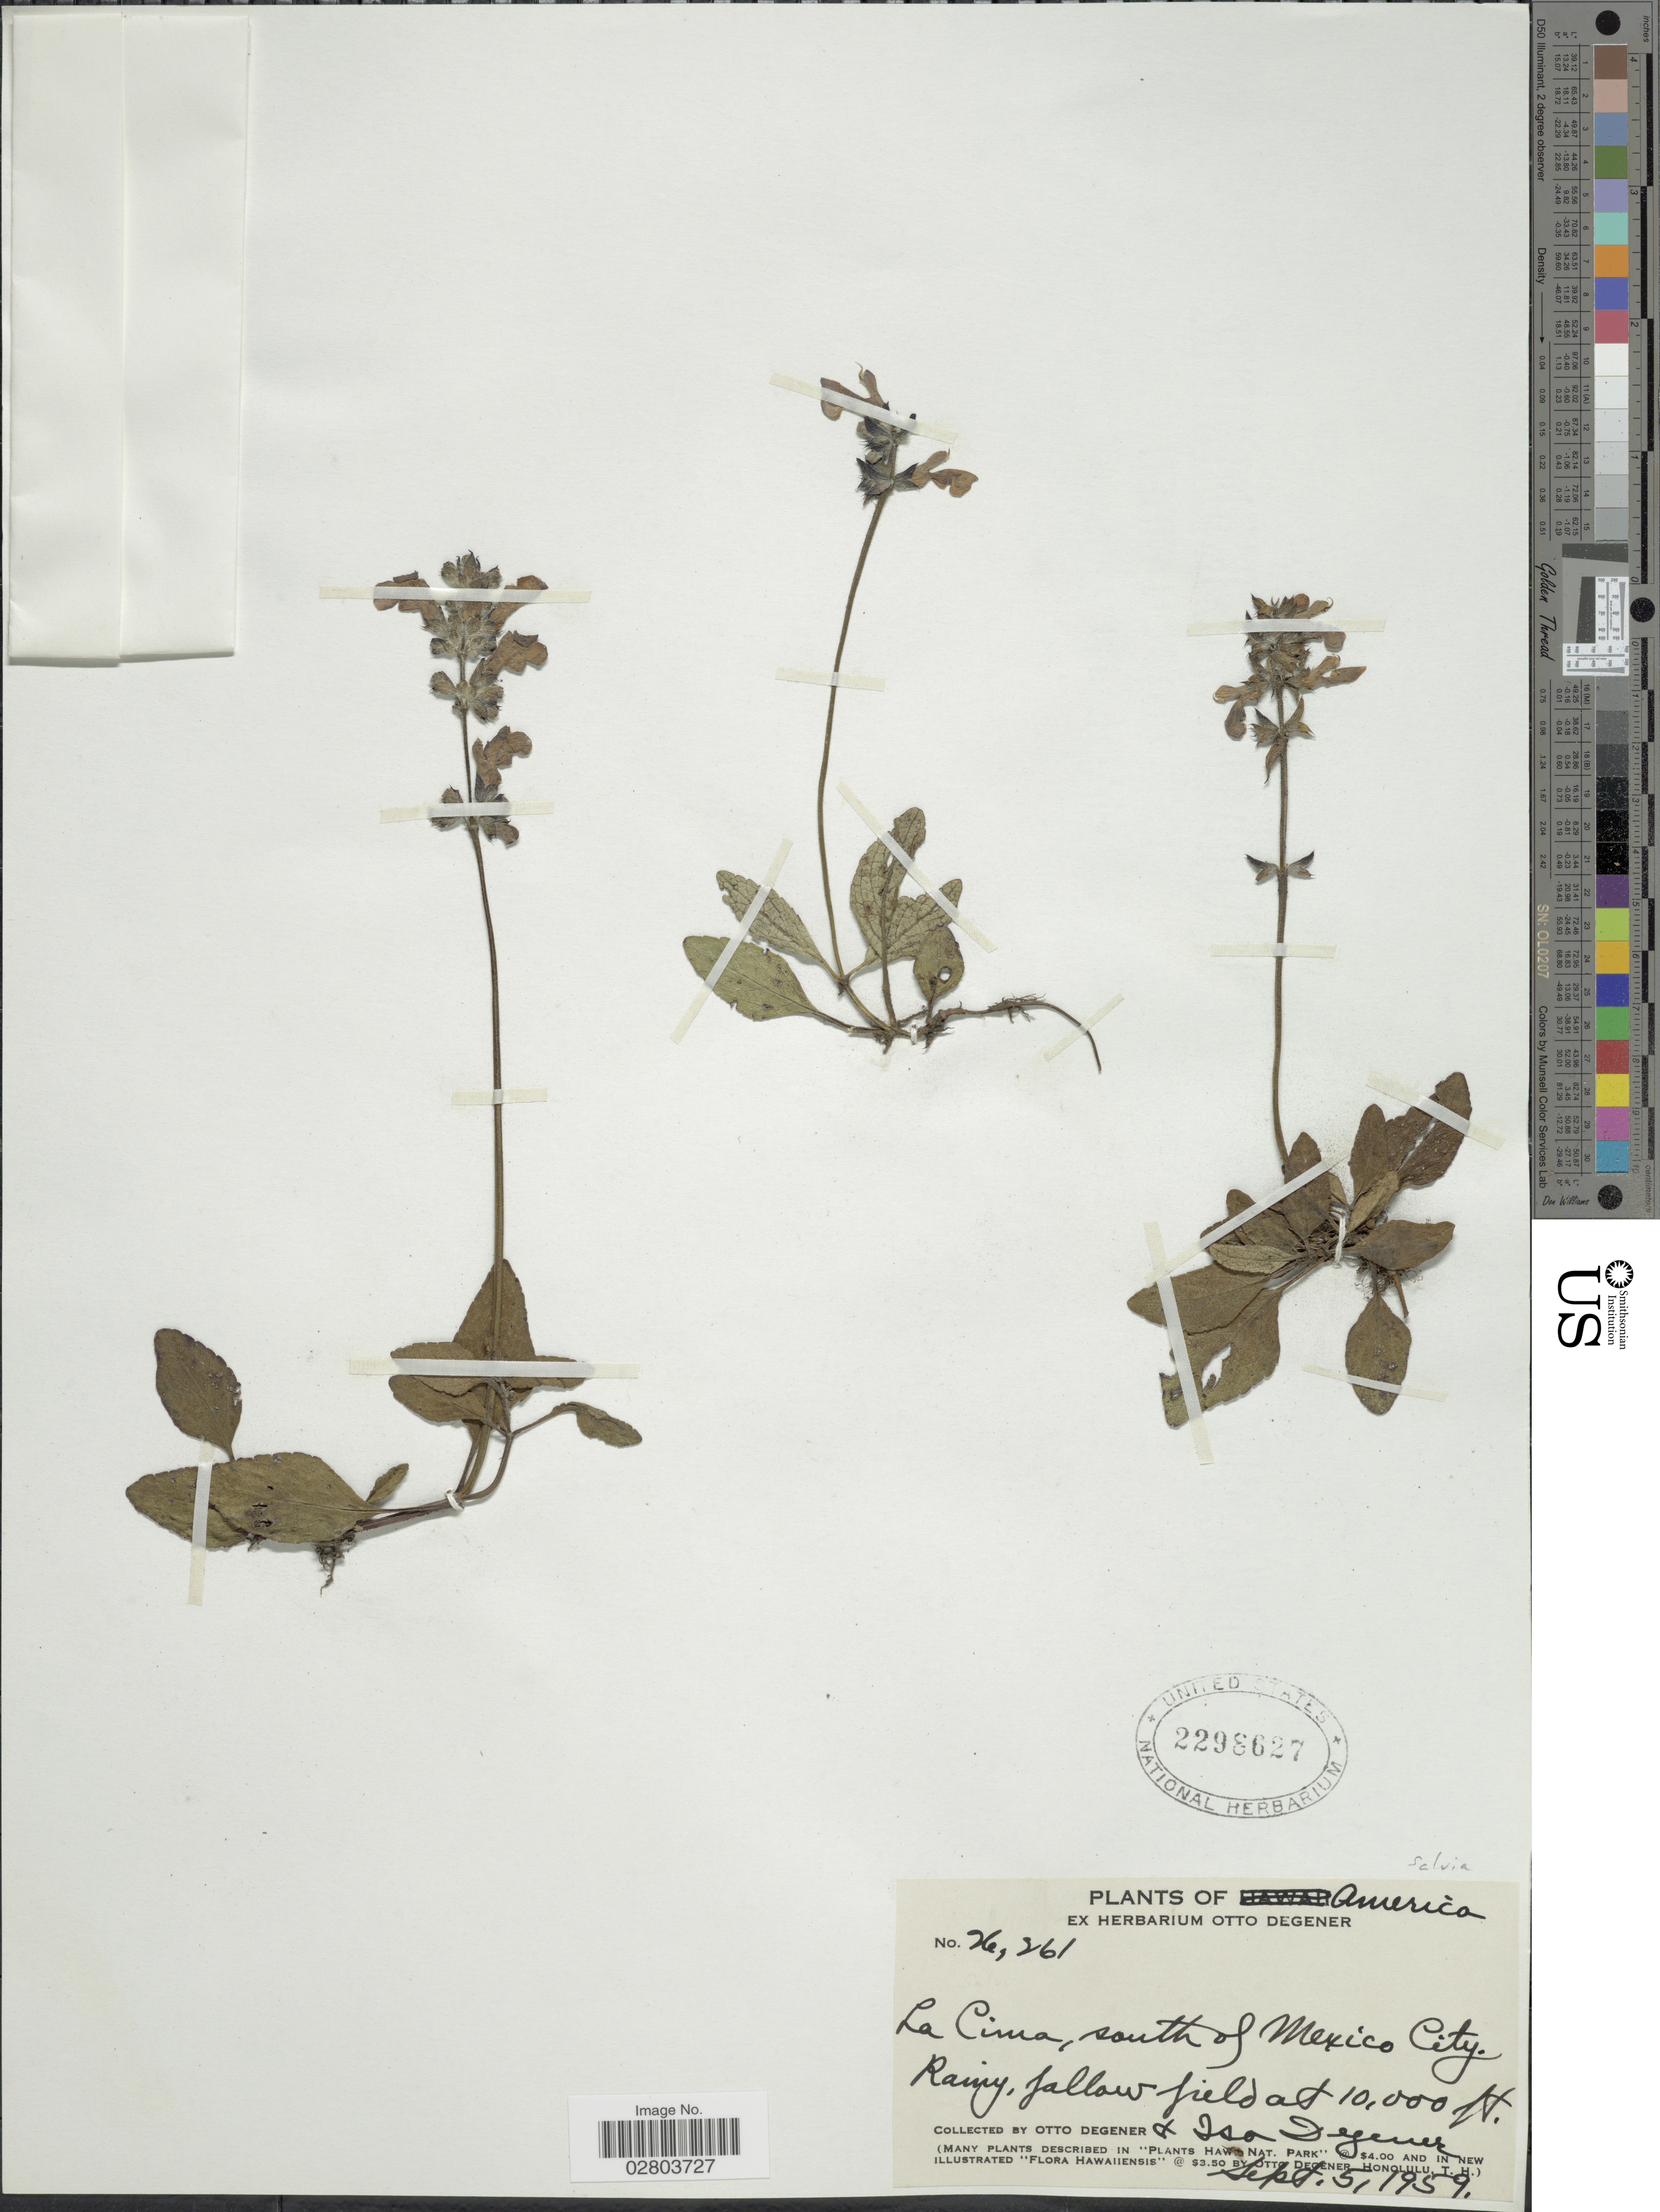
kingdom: Plantae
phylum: Tracheophyta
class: Magnoliopsida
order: Lamiales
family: Lamiaceae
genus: Salvia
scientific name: Salvia sp.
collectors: O. Degener & I. Degener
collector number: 26261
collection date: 1959-09-05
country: Mexico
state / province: México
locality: La Cima, south of Mexico City.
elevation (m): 3048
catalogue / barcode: US 2298627